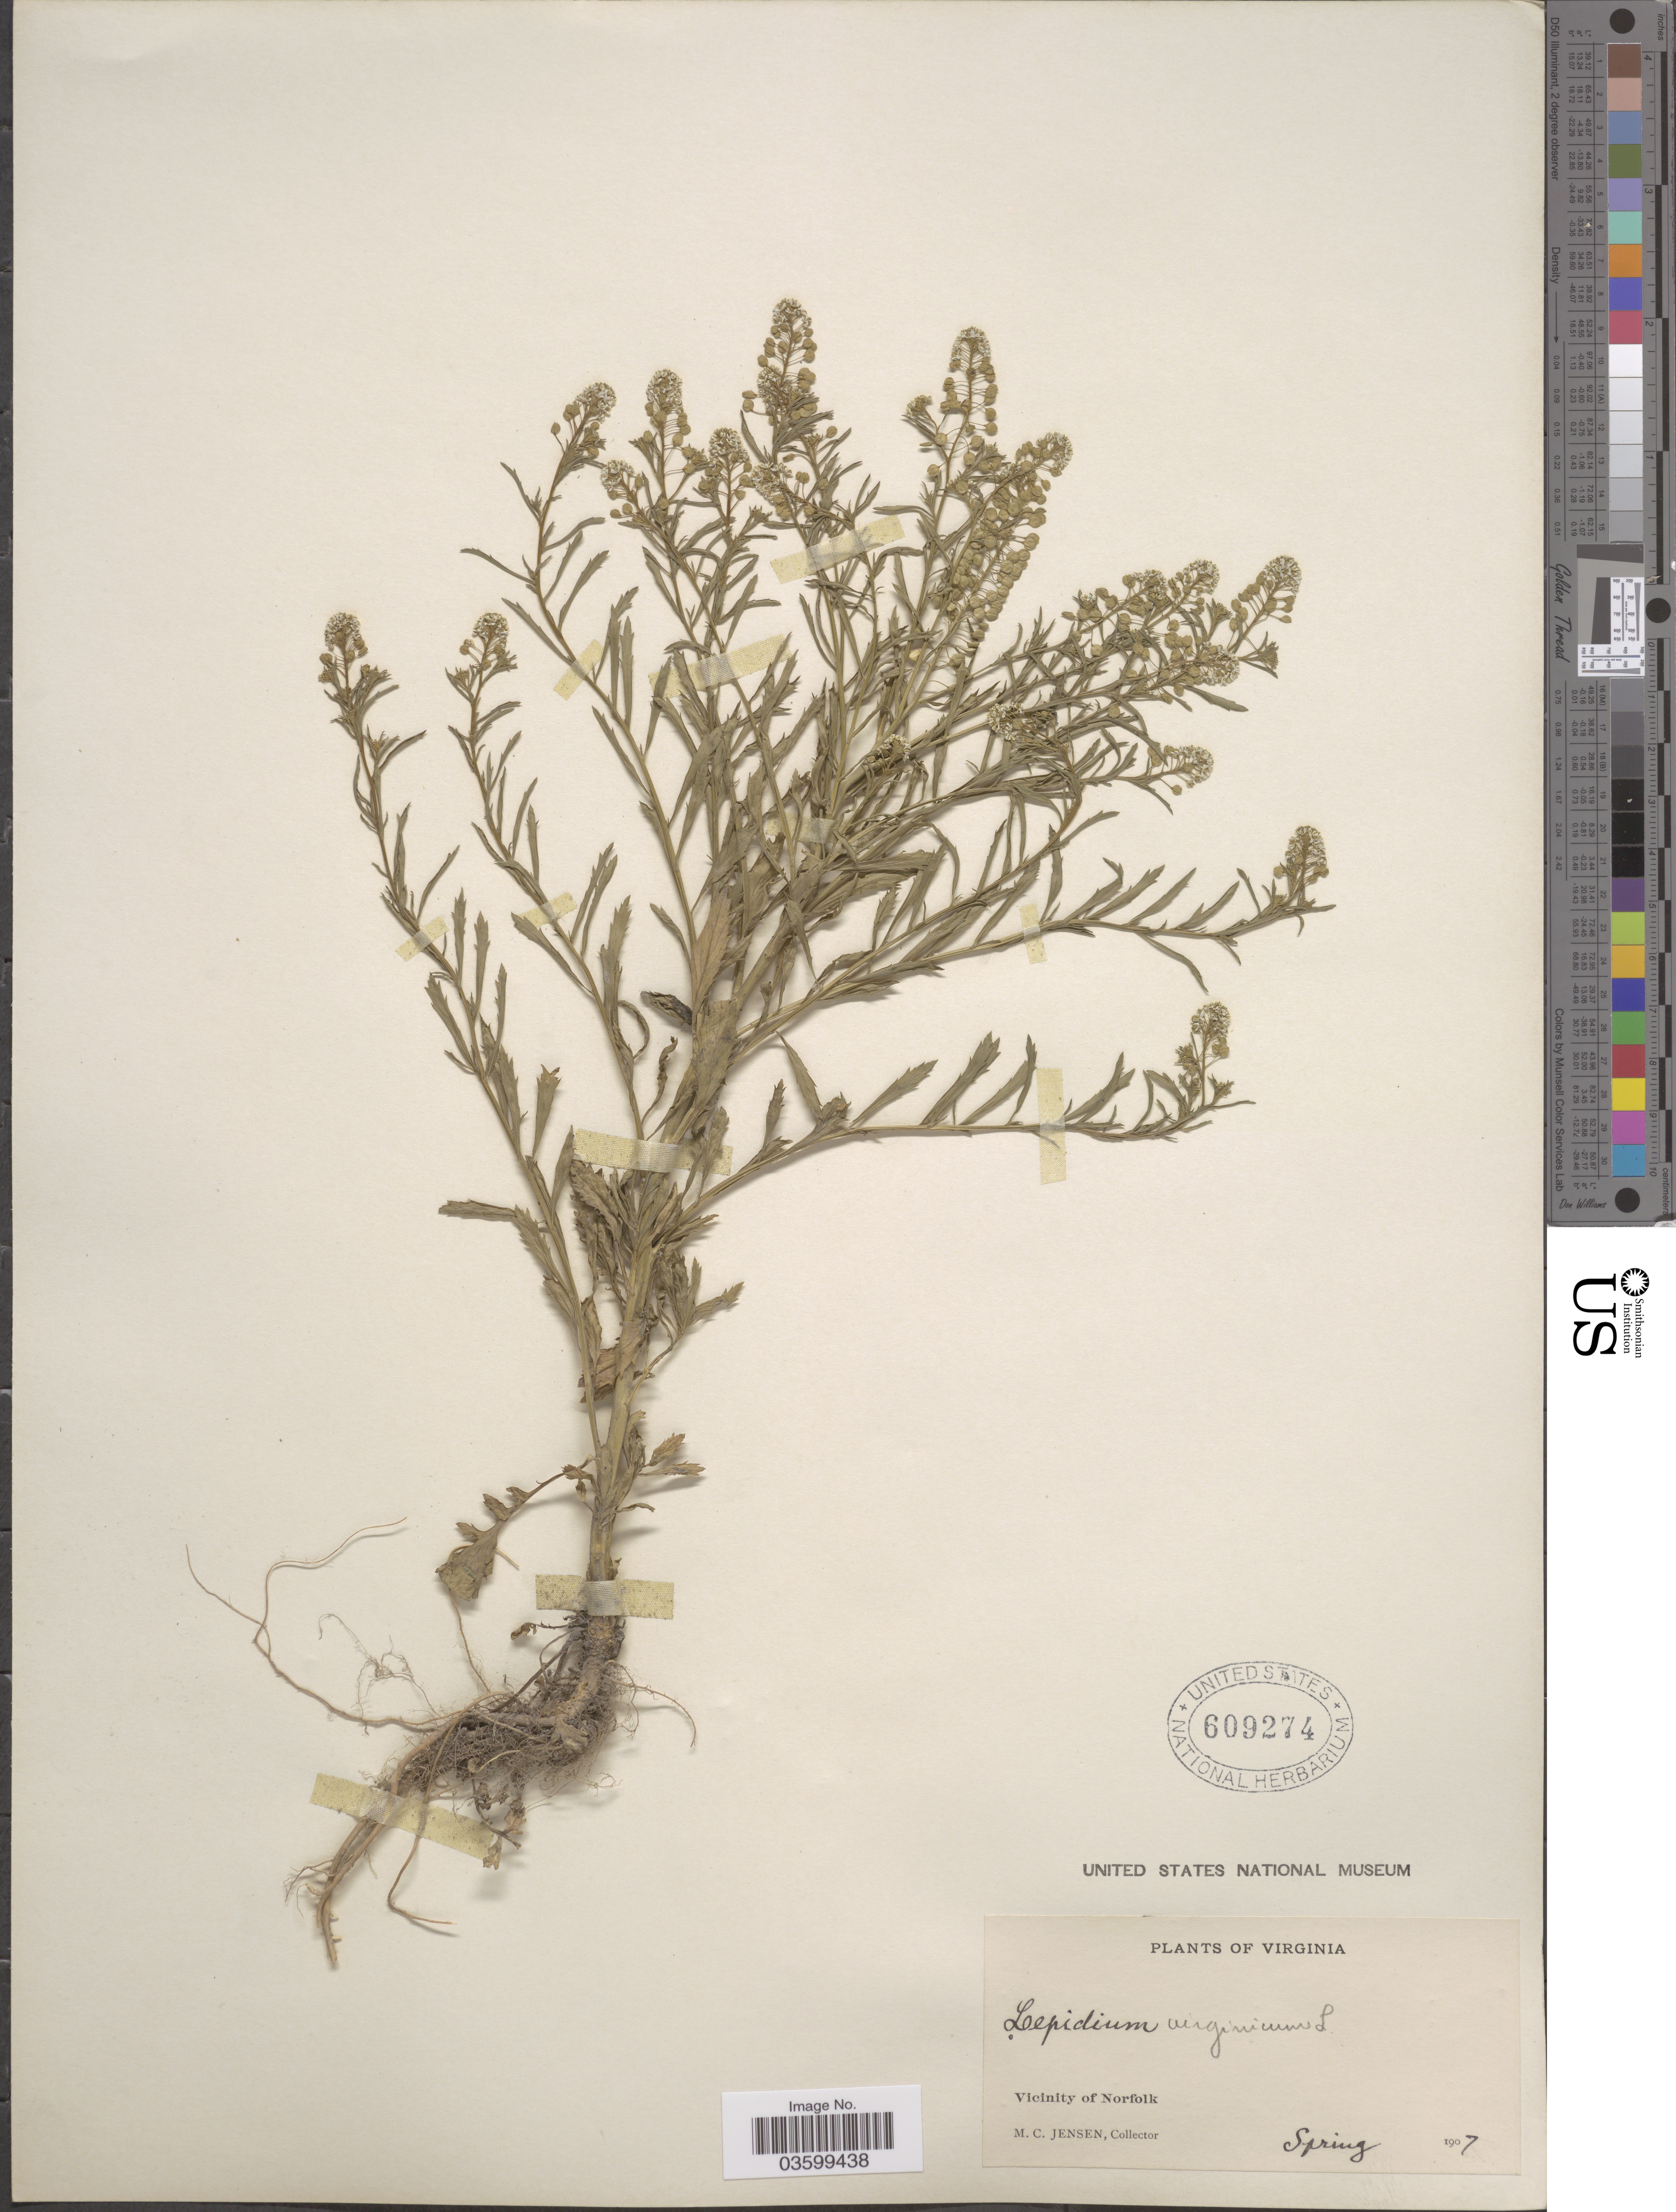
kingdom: Plantae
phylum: Tracheophyta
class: Magnoliopsida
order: Brassicales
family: Brassicaceae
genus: Lepidium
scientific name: Lepidium virginicum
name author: L.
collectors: M. C. Jensen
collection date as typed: Spring 1907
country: United States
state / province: Virginia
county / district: City of Norfolk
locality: Vicinity of Norfolk.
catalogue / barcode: US 609274